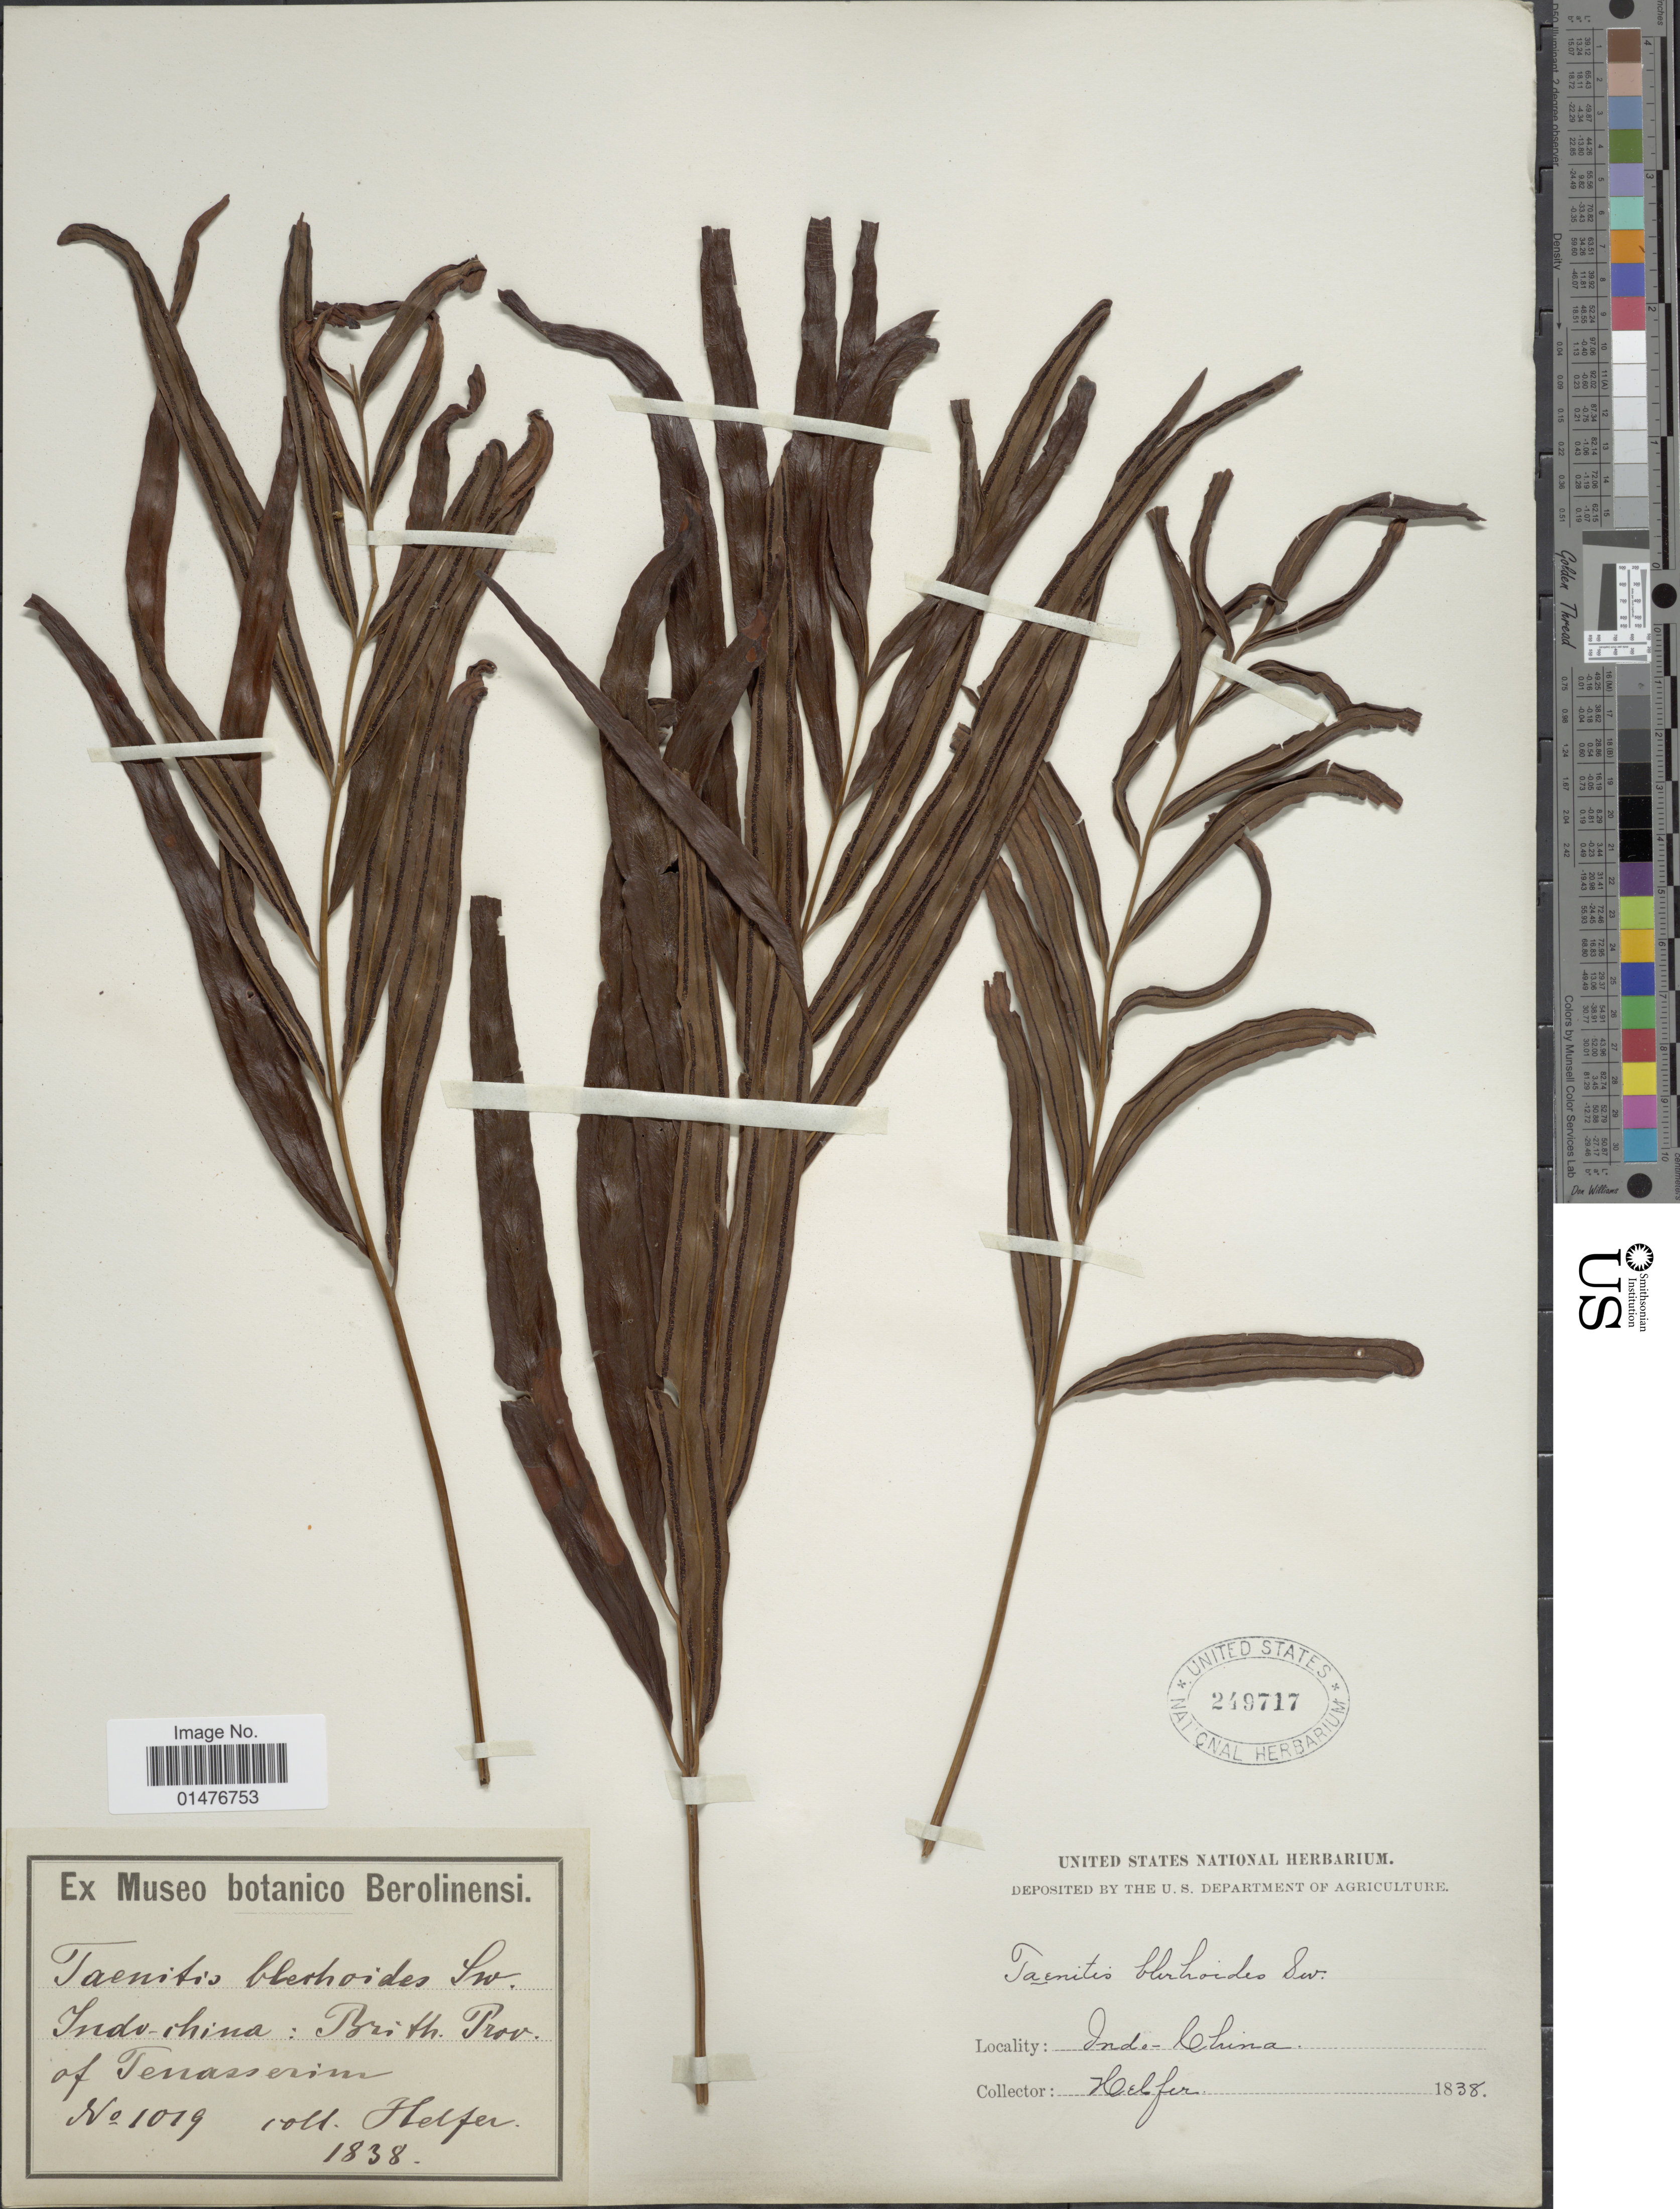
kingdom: Plantae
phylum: Tracheophyta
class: Polypodiopsida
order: Polypodiales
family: Pteridaceae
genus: Taenitis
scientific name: Taenitis blechnoides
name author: (Willd.) Sw.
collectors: Helfer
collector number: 1019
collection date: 1838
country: Vietnam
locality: Indo-China: Brith. Prov. of Tenasserim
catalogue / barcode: US 249717